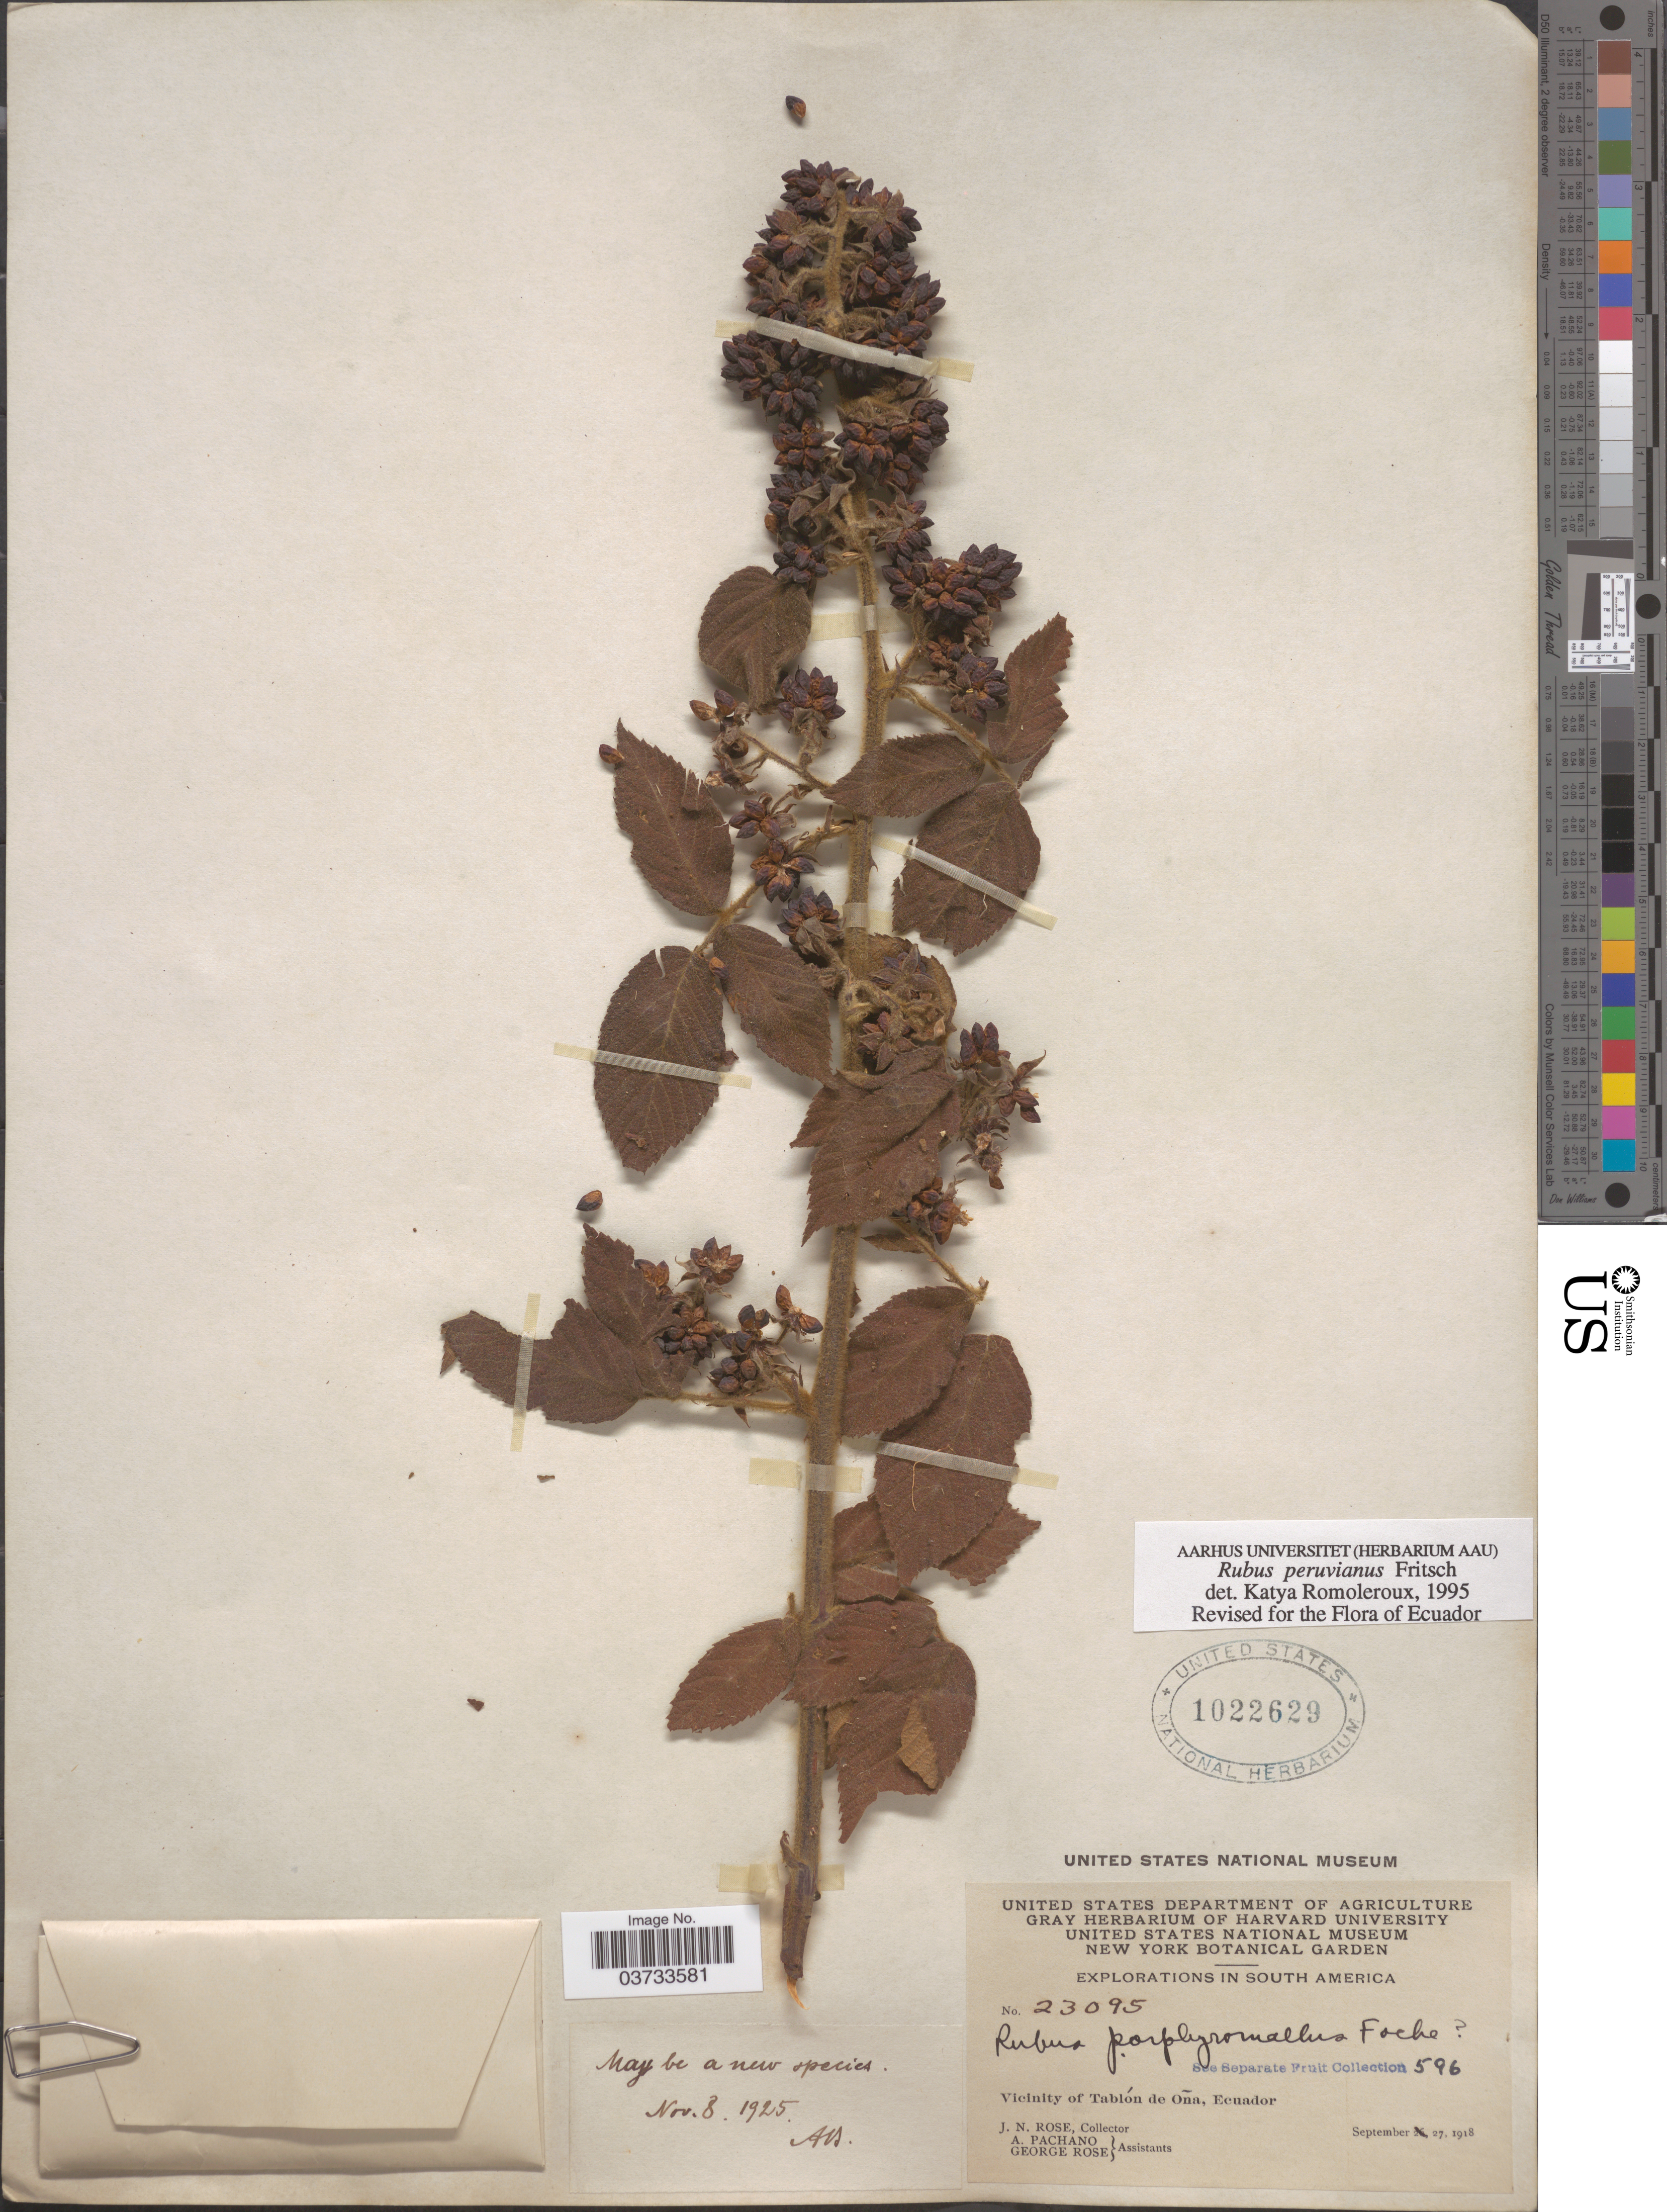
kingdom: Plantae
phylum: Tracheophyta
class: Magnoliopsida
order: Rosales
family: Rosaceae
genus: Rubus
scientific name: Rubus peruvianus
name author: Fritsch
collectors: J. N. Rose, A. Pachano & G. Rose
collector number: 23095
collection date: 1918-09-27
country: Ecuador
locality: Vicinity of Tablón de Oña.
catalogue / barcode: US 1022629